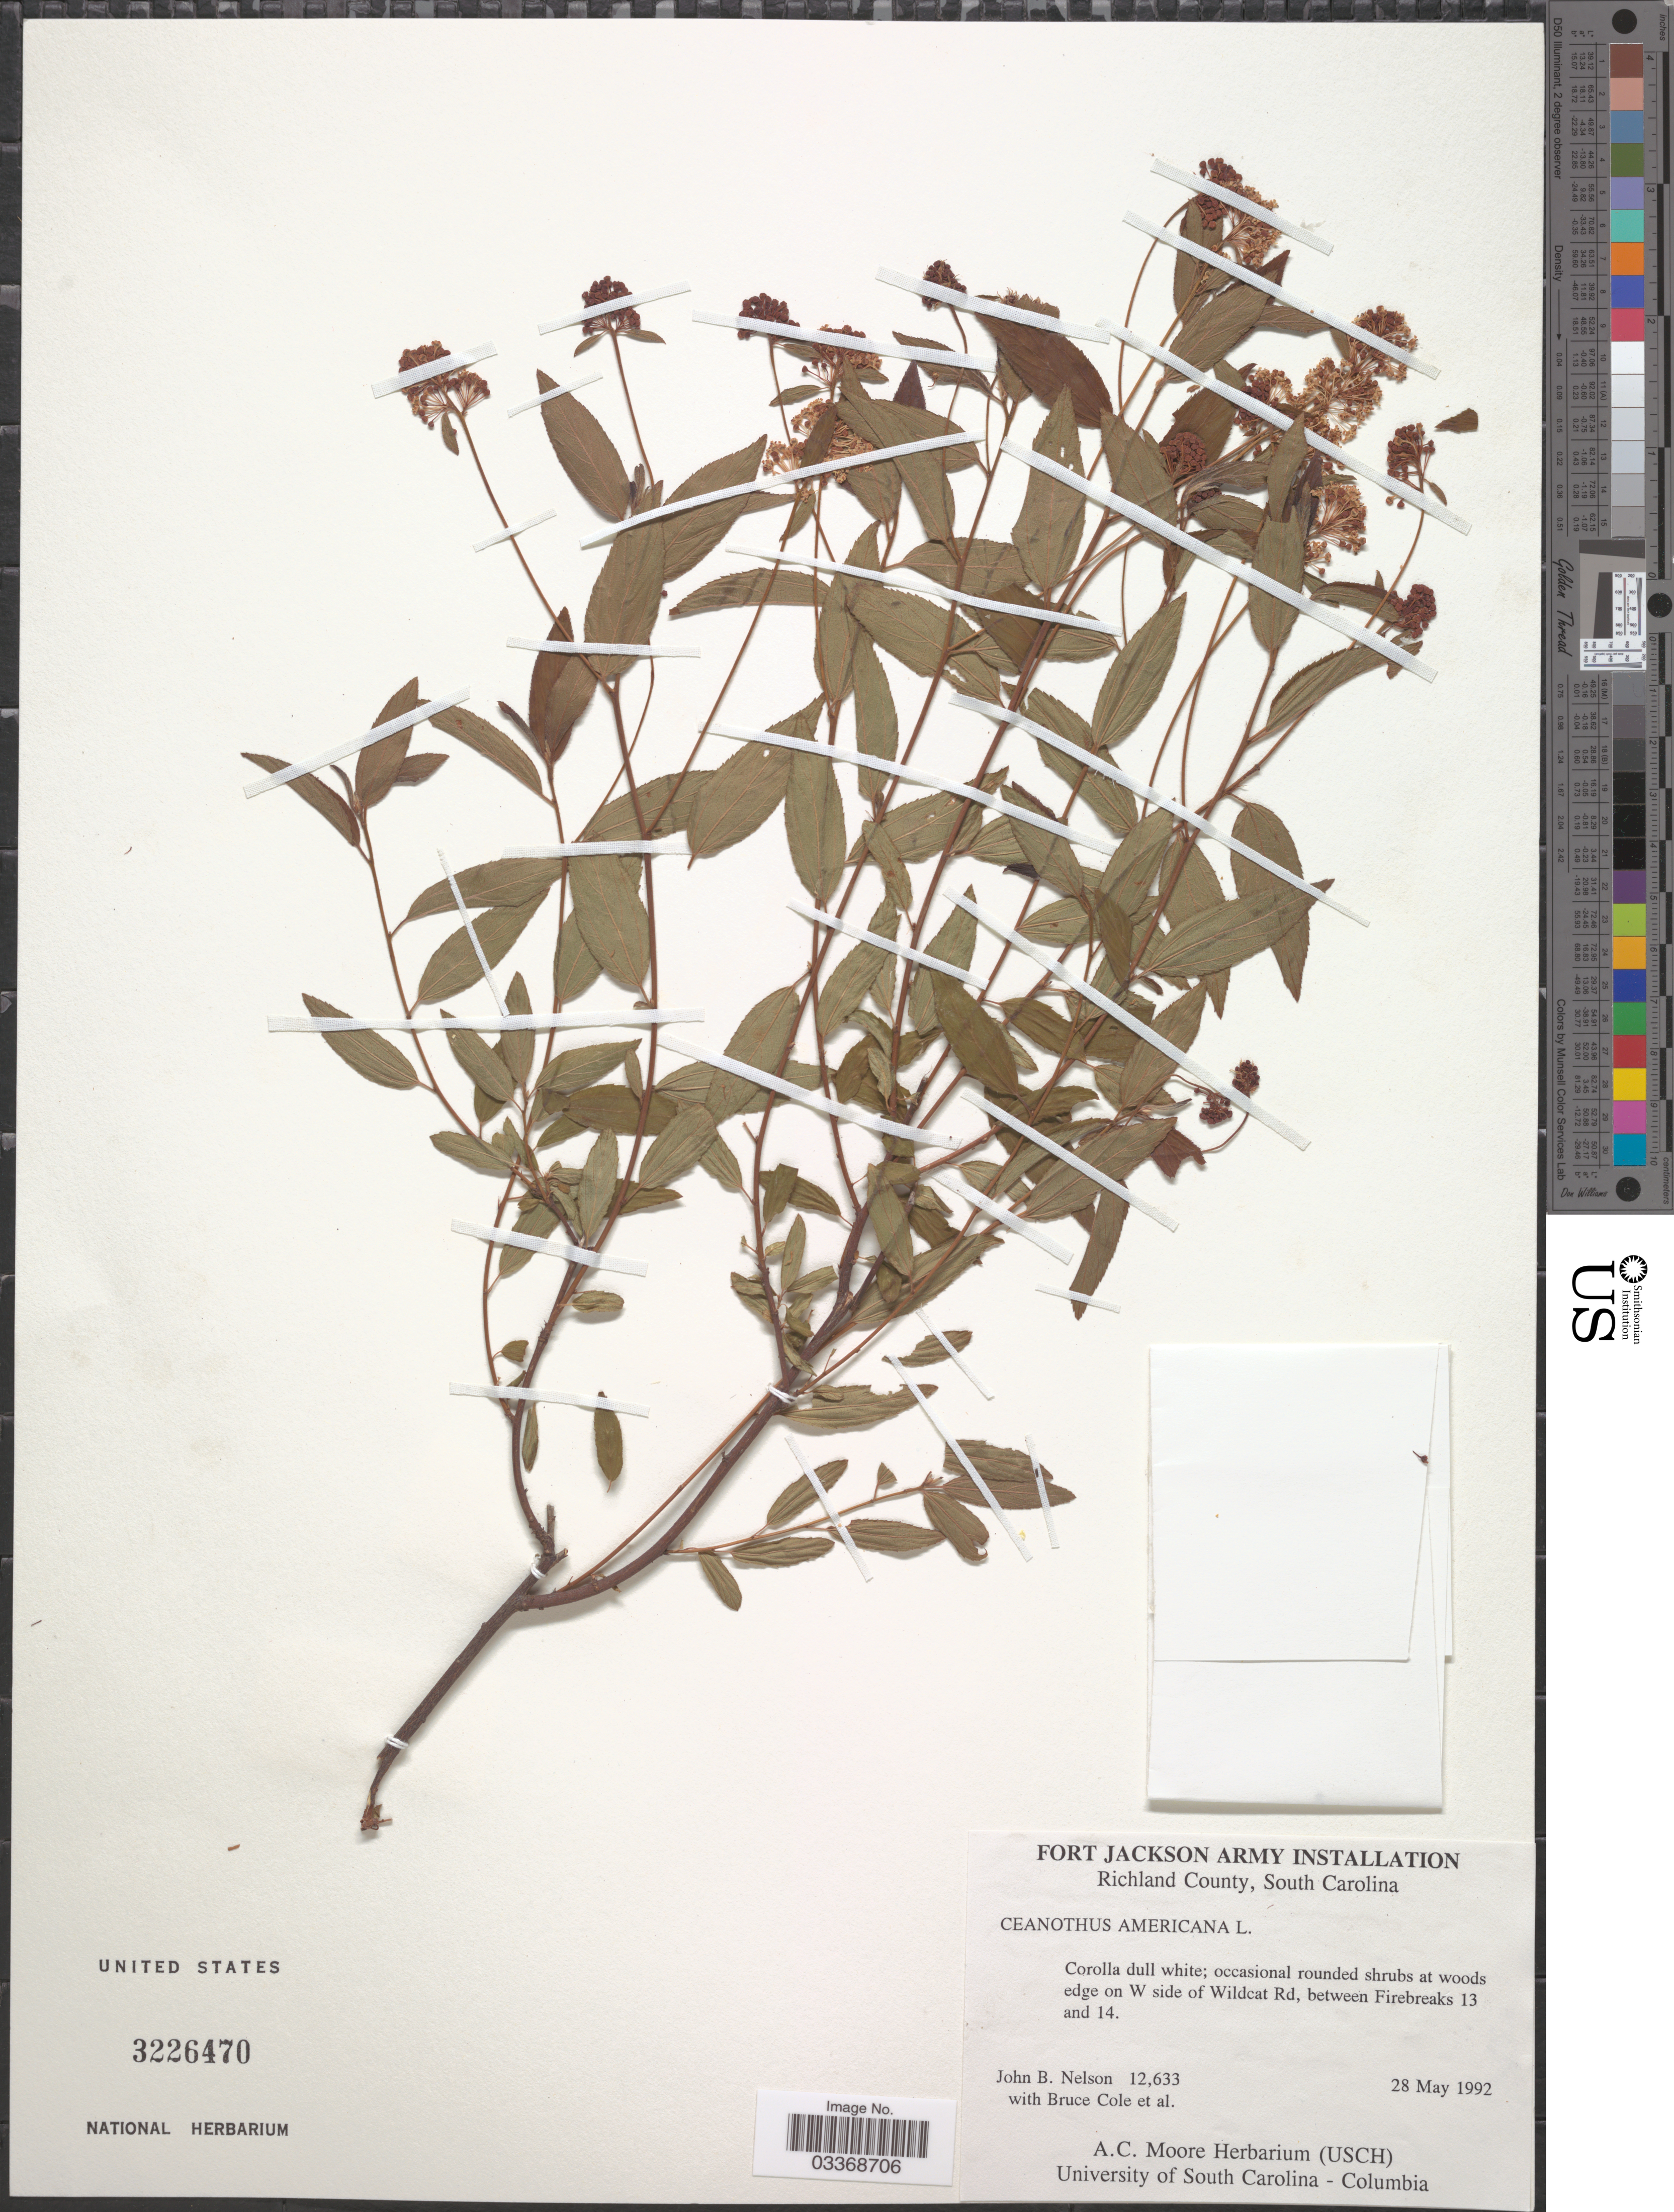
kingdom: Plantae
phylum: Tracheophyta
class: Magnoliopsida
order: Rosales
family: Rhamnaceae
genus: Ceanothus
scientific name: Ceanothus americanus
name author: L.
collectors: J. B. Nelson, B. Cole & et al.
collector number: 12633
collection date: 1992-05-28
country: United States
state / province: South Carolina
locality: Richland County. On W side of Wildcat Rd, between Firebreaks 13 and 14.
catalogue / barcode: US 3226470